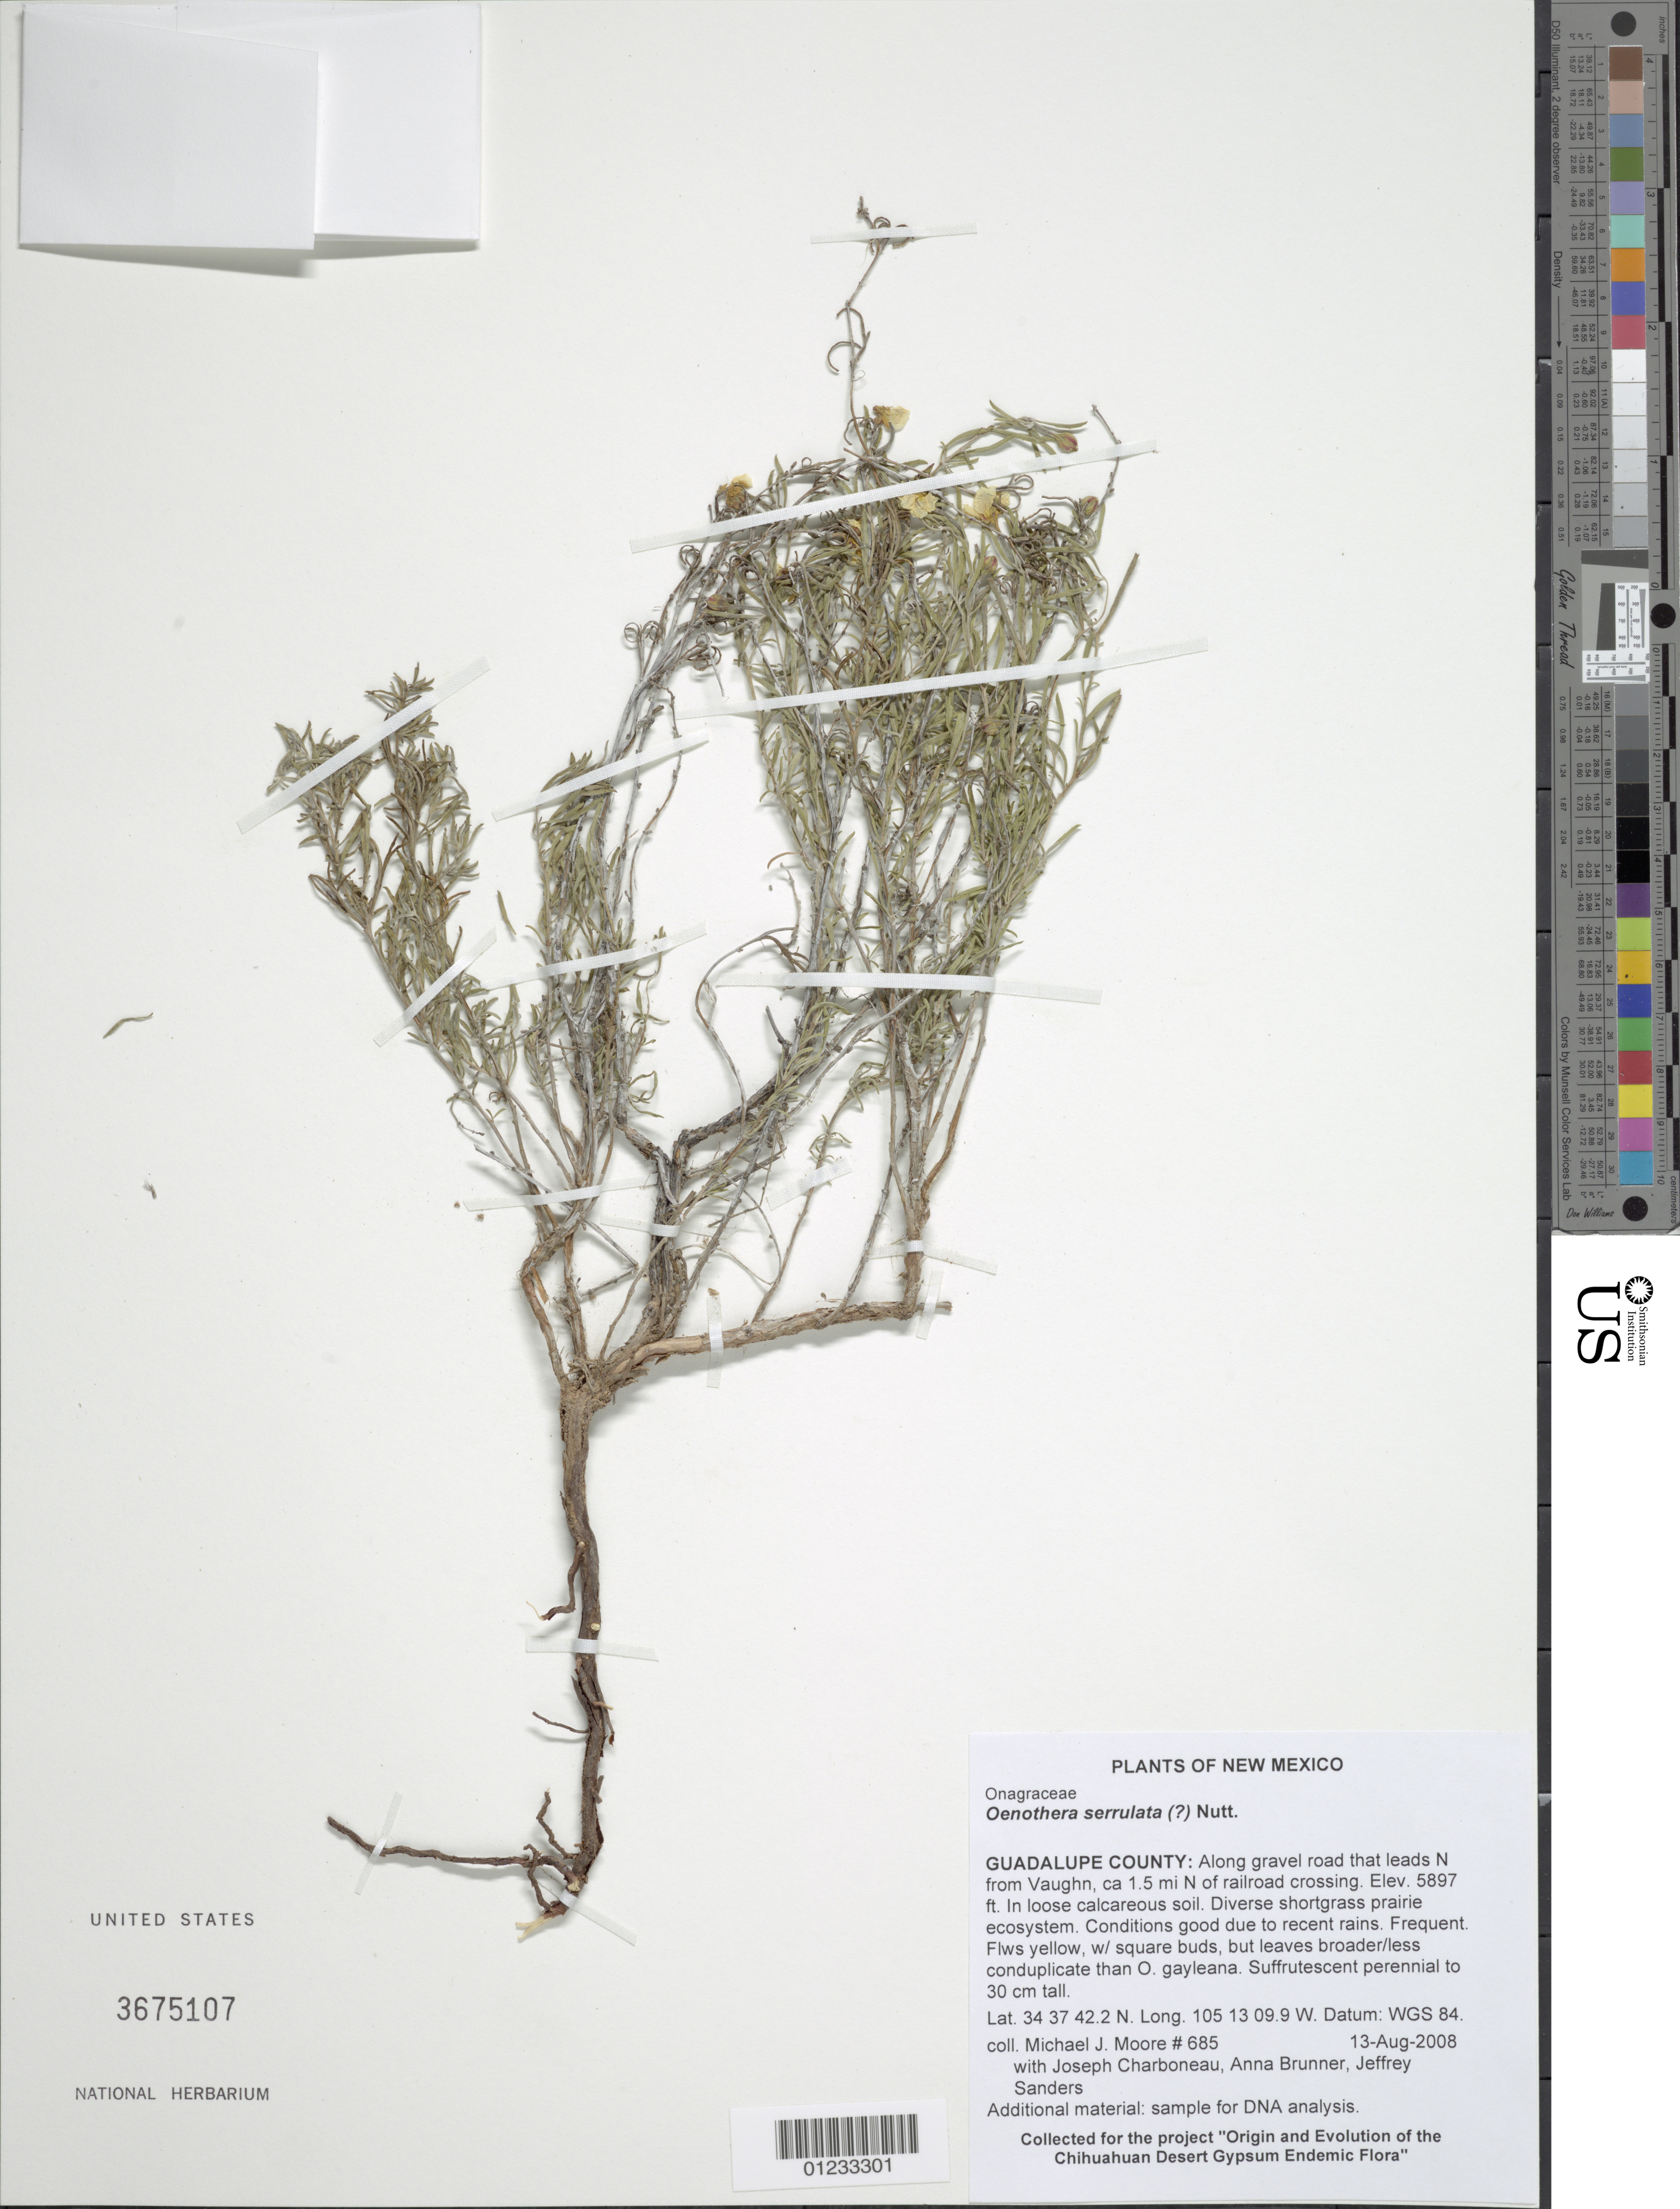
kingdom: Plantae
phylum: Tracheophyta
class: Magnoliopsida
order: Myrtales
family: Onagraceae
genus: Oenothera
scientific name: Oenothera serrulata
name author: Nutt.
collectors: M. J. Moore, J. L. M. Charboneau, A. Brunner & J. Sanders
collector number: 685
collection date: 2004-08-12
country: United States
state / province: New Mexico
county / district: Guadalupe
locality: Along gravel road that leads N from Vaughn, ca 1.5 mi N of railroad crossing.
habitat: In loose calcareous soil. Diverse shortgrass prairie ecosystem. Conditions good due to recent rains.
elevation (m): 1797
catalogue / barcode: US 3675107